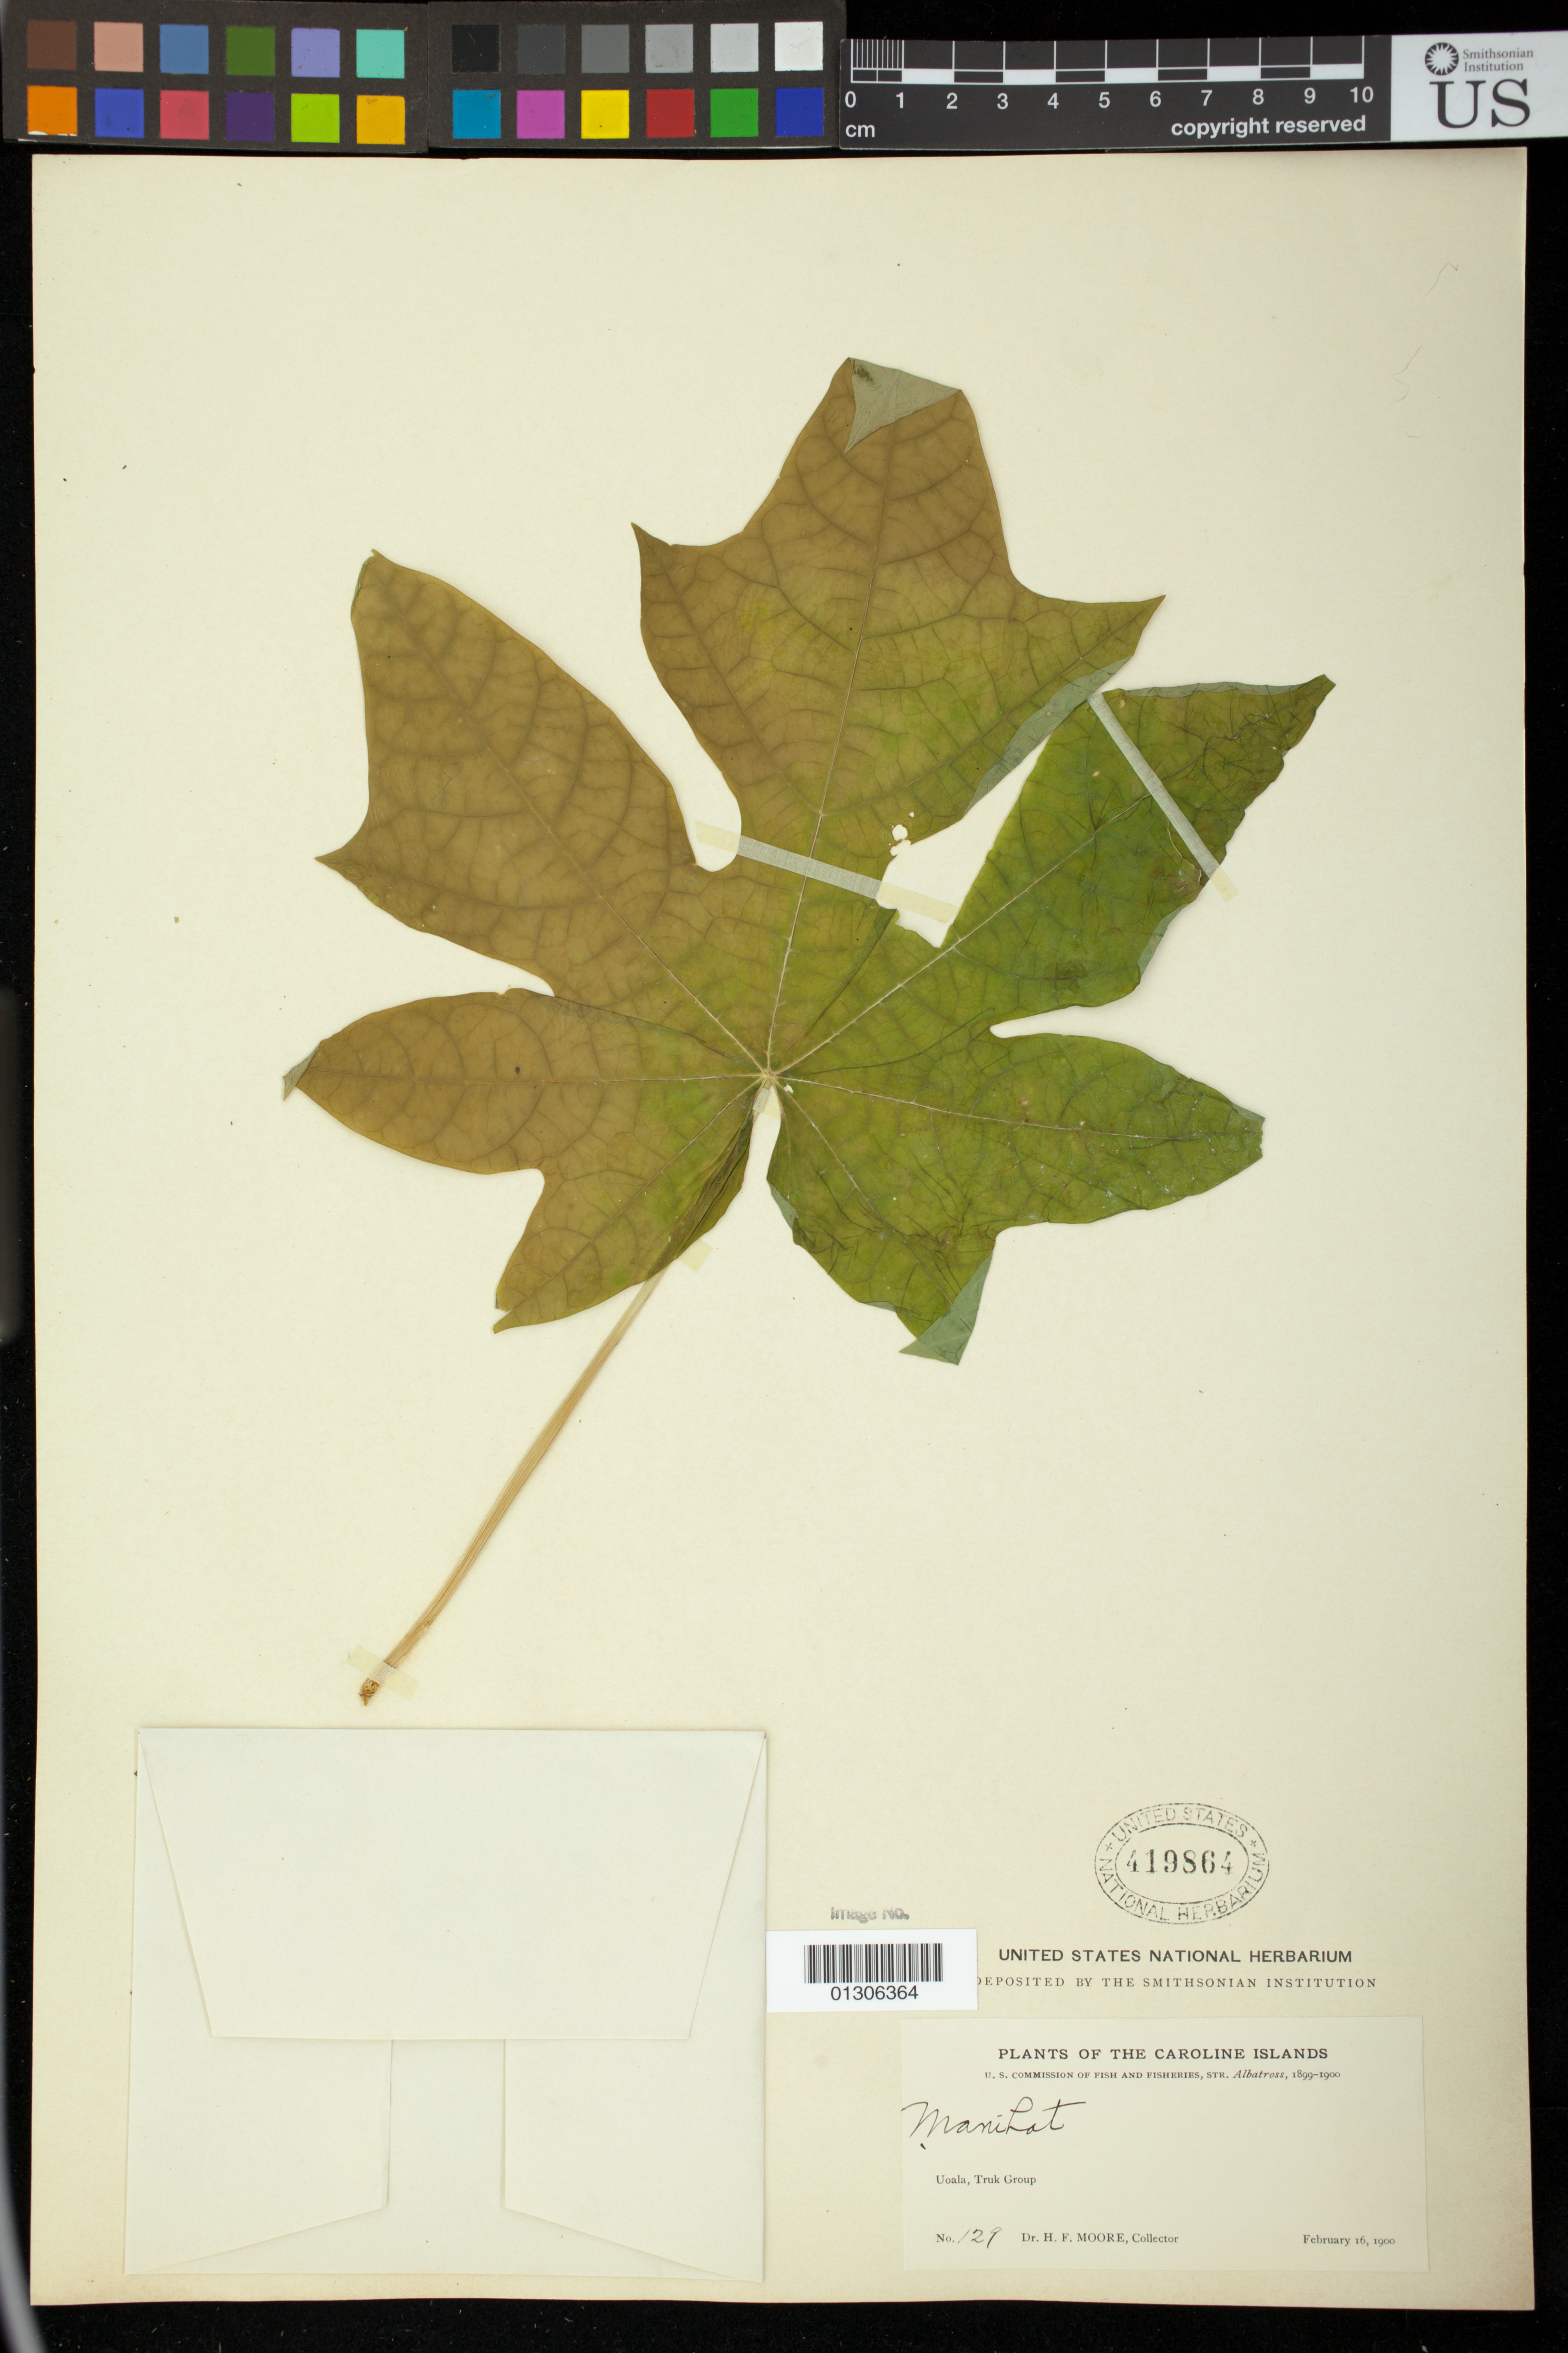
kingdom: Plantae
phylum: Tracheophyta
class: Magnoliopsida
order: Malpighiales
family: Euphorbiaceae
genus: Manihot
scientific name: Manihot esculenta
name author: Crantz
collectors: H. F. Moore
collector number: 129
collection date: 1900-02-16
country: Micronesia, Federated States of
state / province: Truk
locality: Uoala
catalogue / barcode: US 419864